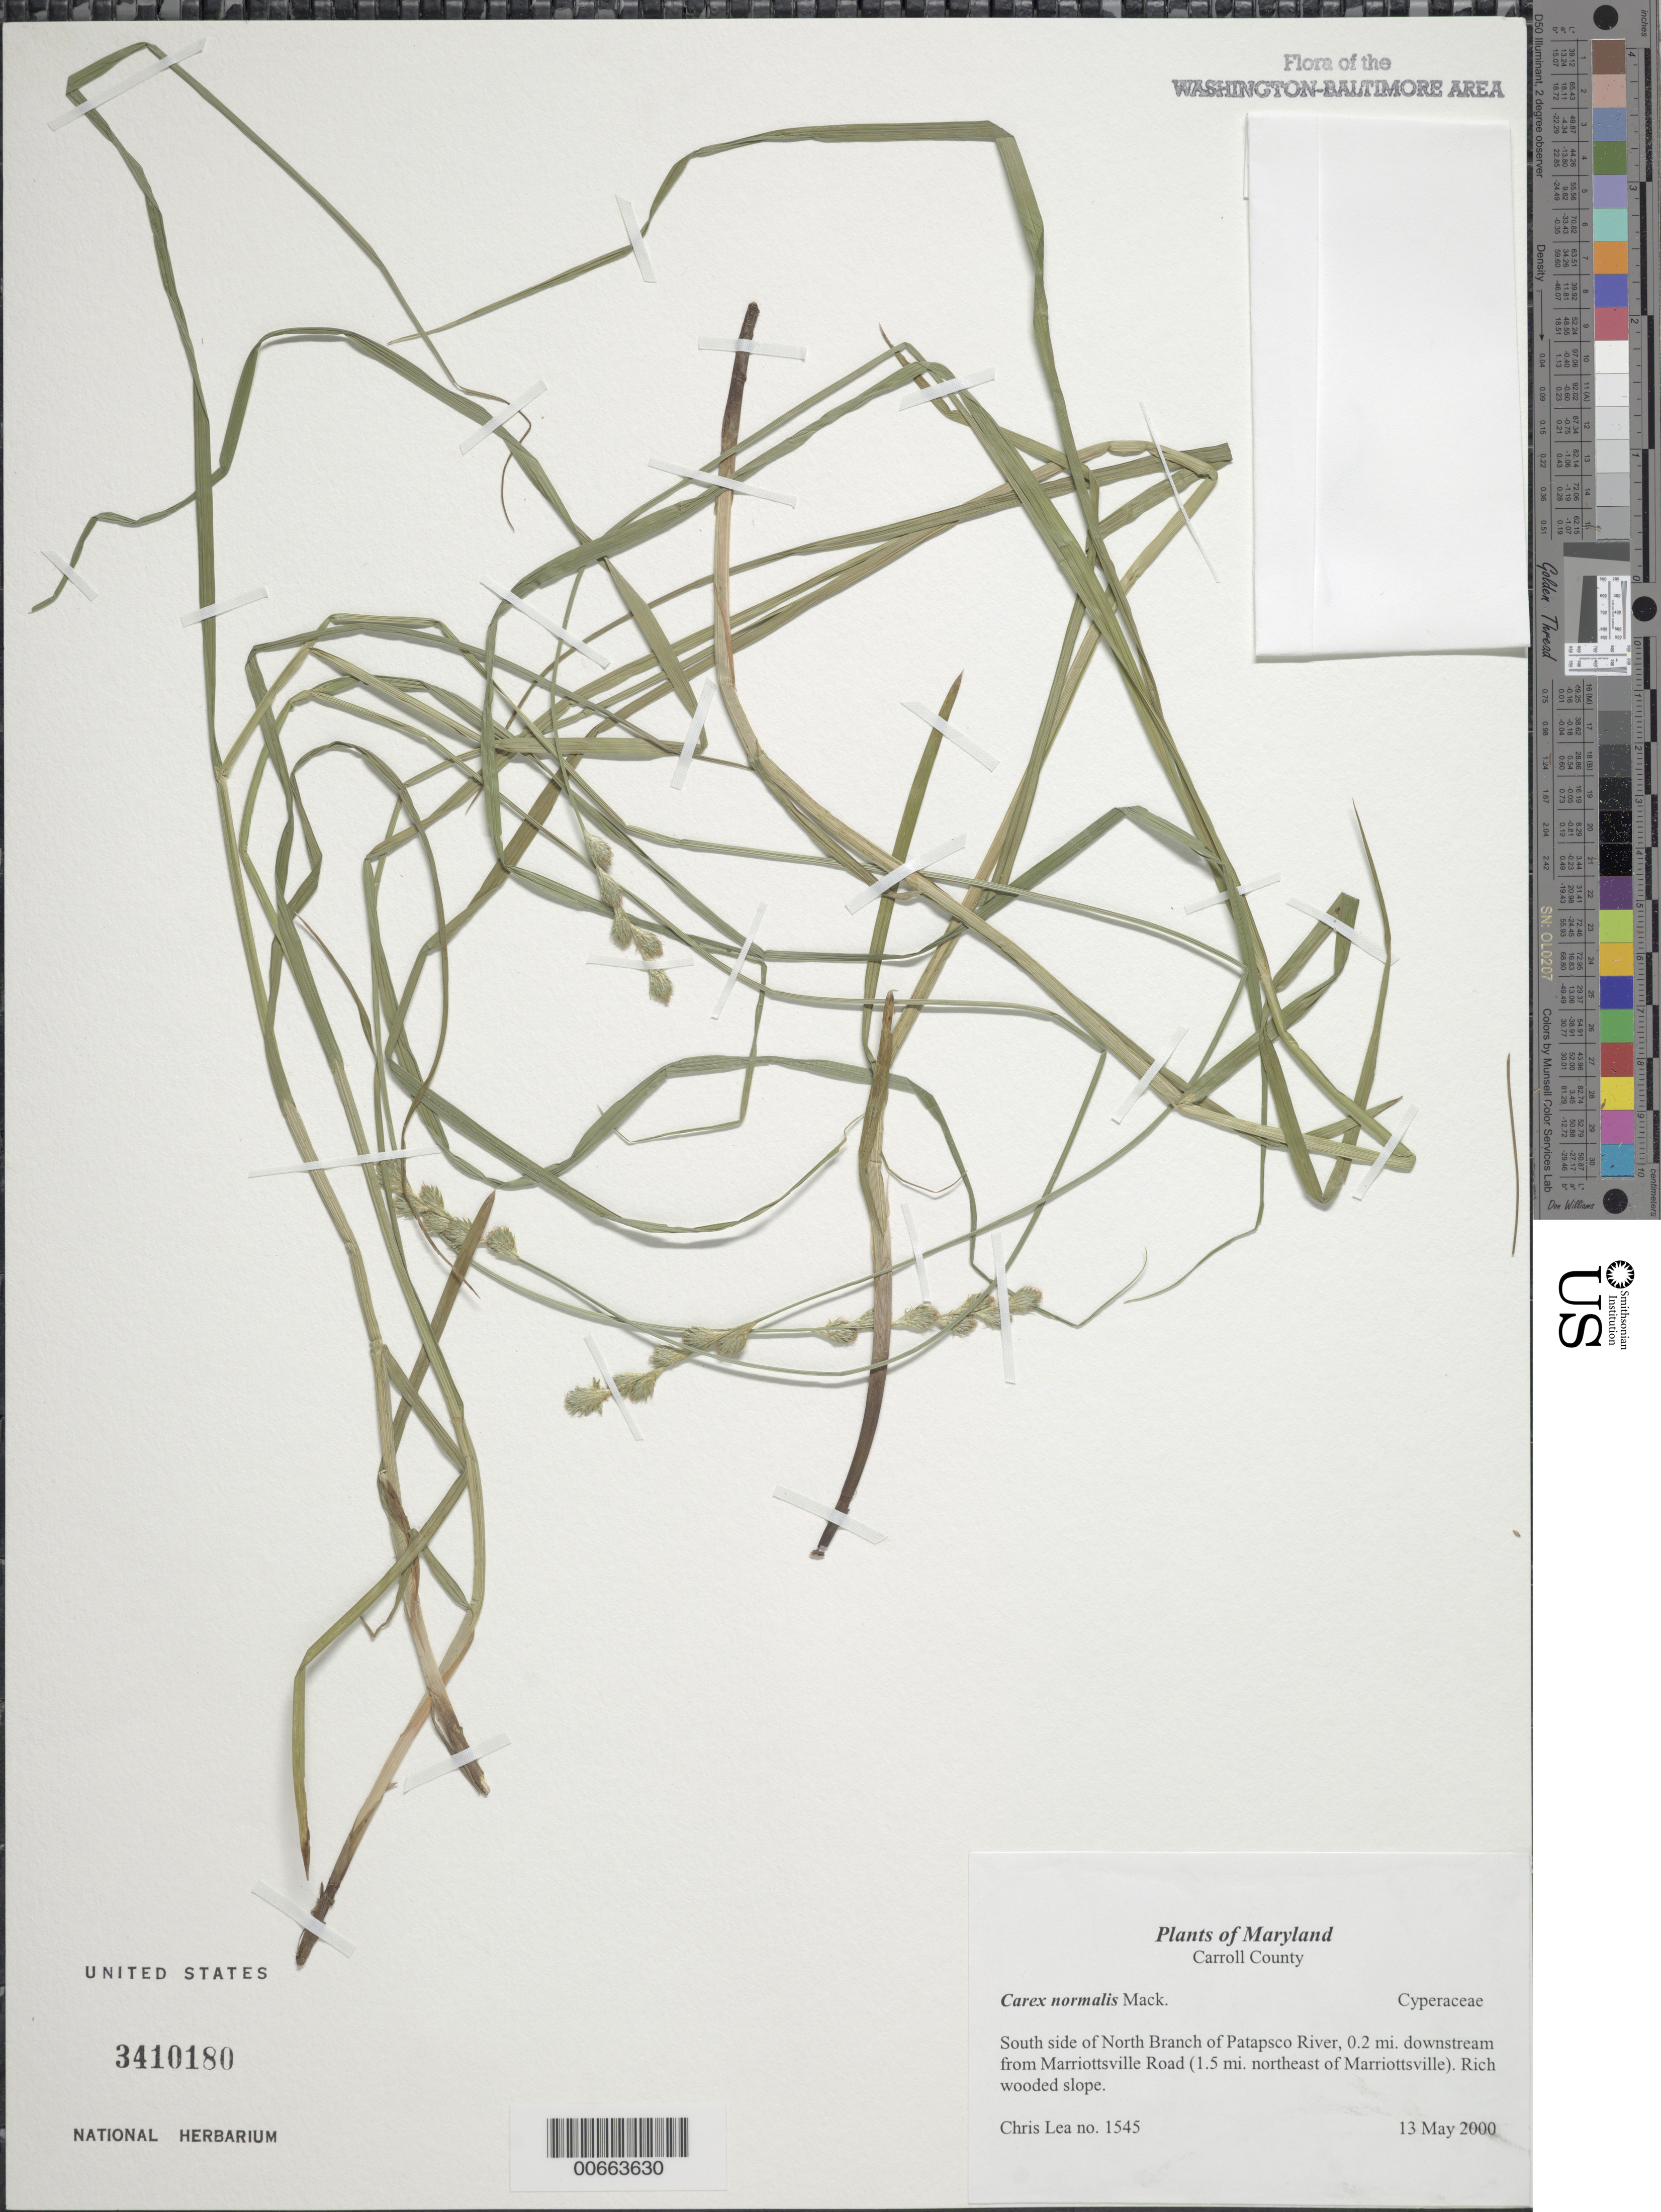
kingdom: Plantae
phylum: Tracheophyta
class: Liliopsida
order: Poales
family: Cyperaceae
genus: Carex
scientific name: Carex normalis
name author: Mack.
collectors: C. Lea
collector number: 1545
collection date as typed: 13 May 2000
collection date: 2000-05-13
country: United States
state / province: Maryland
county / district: Carroll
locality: South side of North Branch of Patapsco River, 0.2 mi. downstream from Marriottsville Road (1.5 northeast of Marriottsville).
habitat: Rich wooded slope.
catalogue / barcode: US 3410180